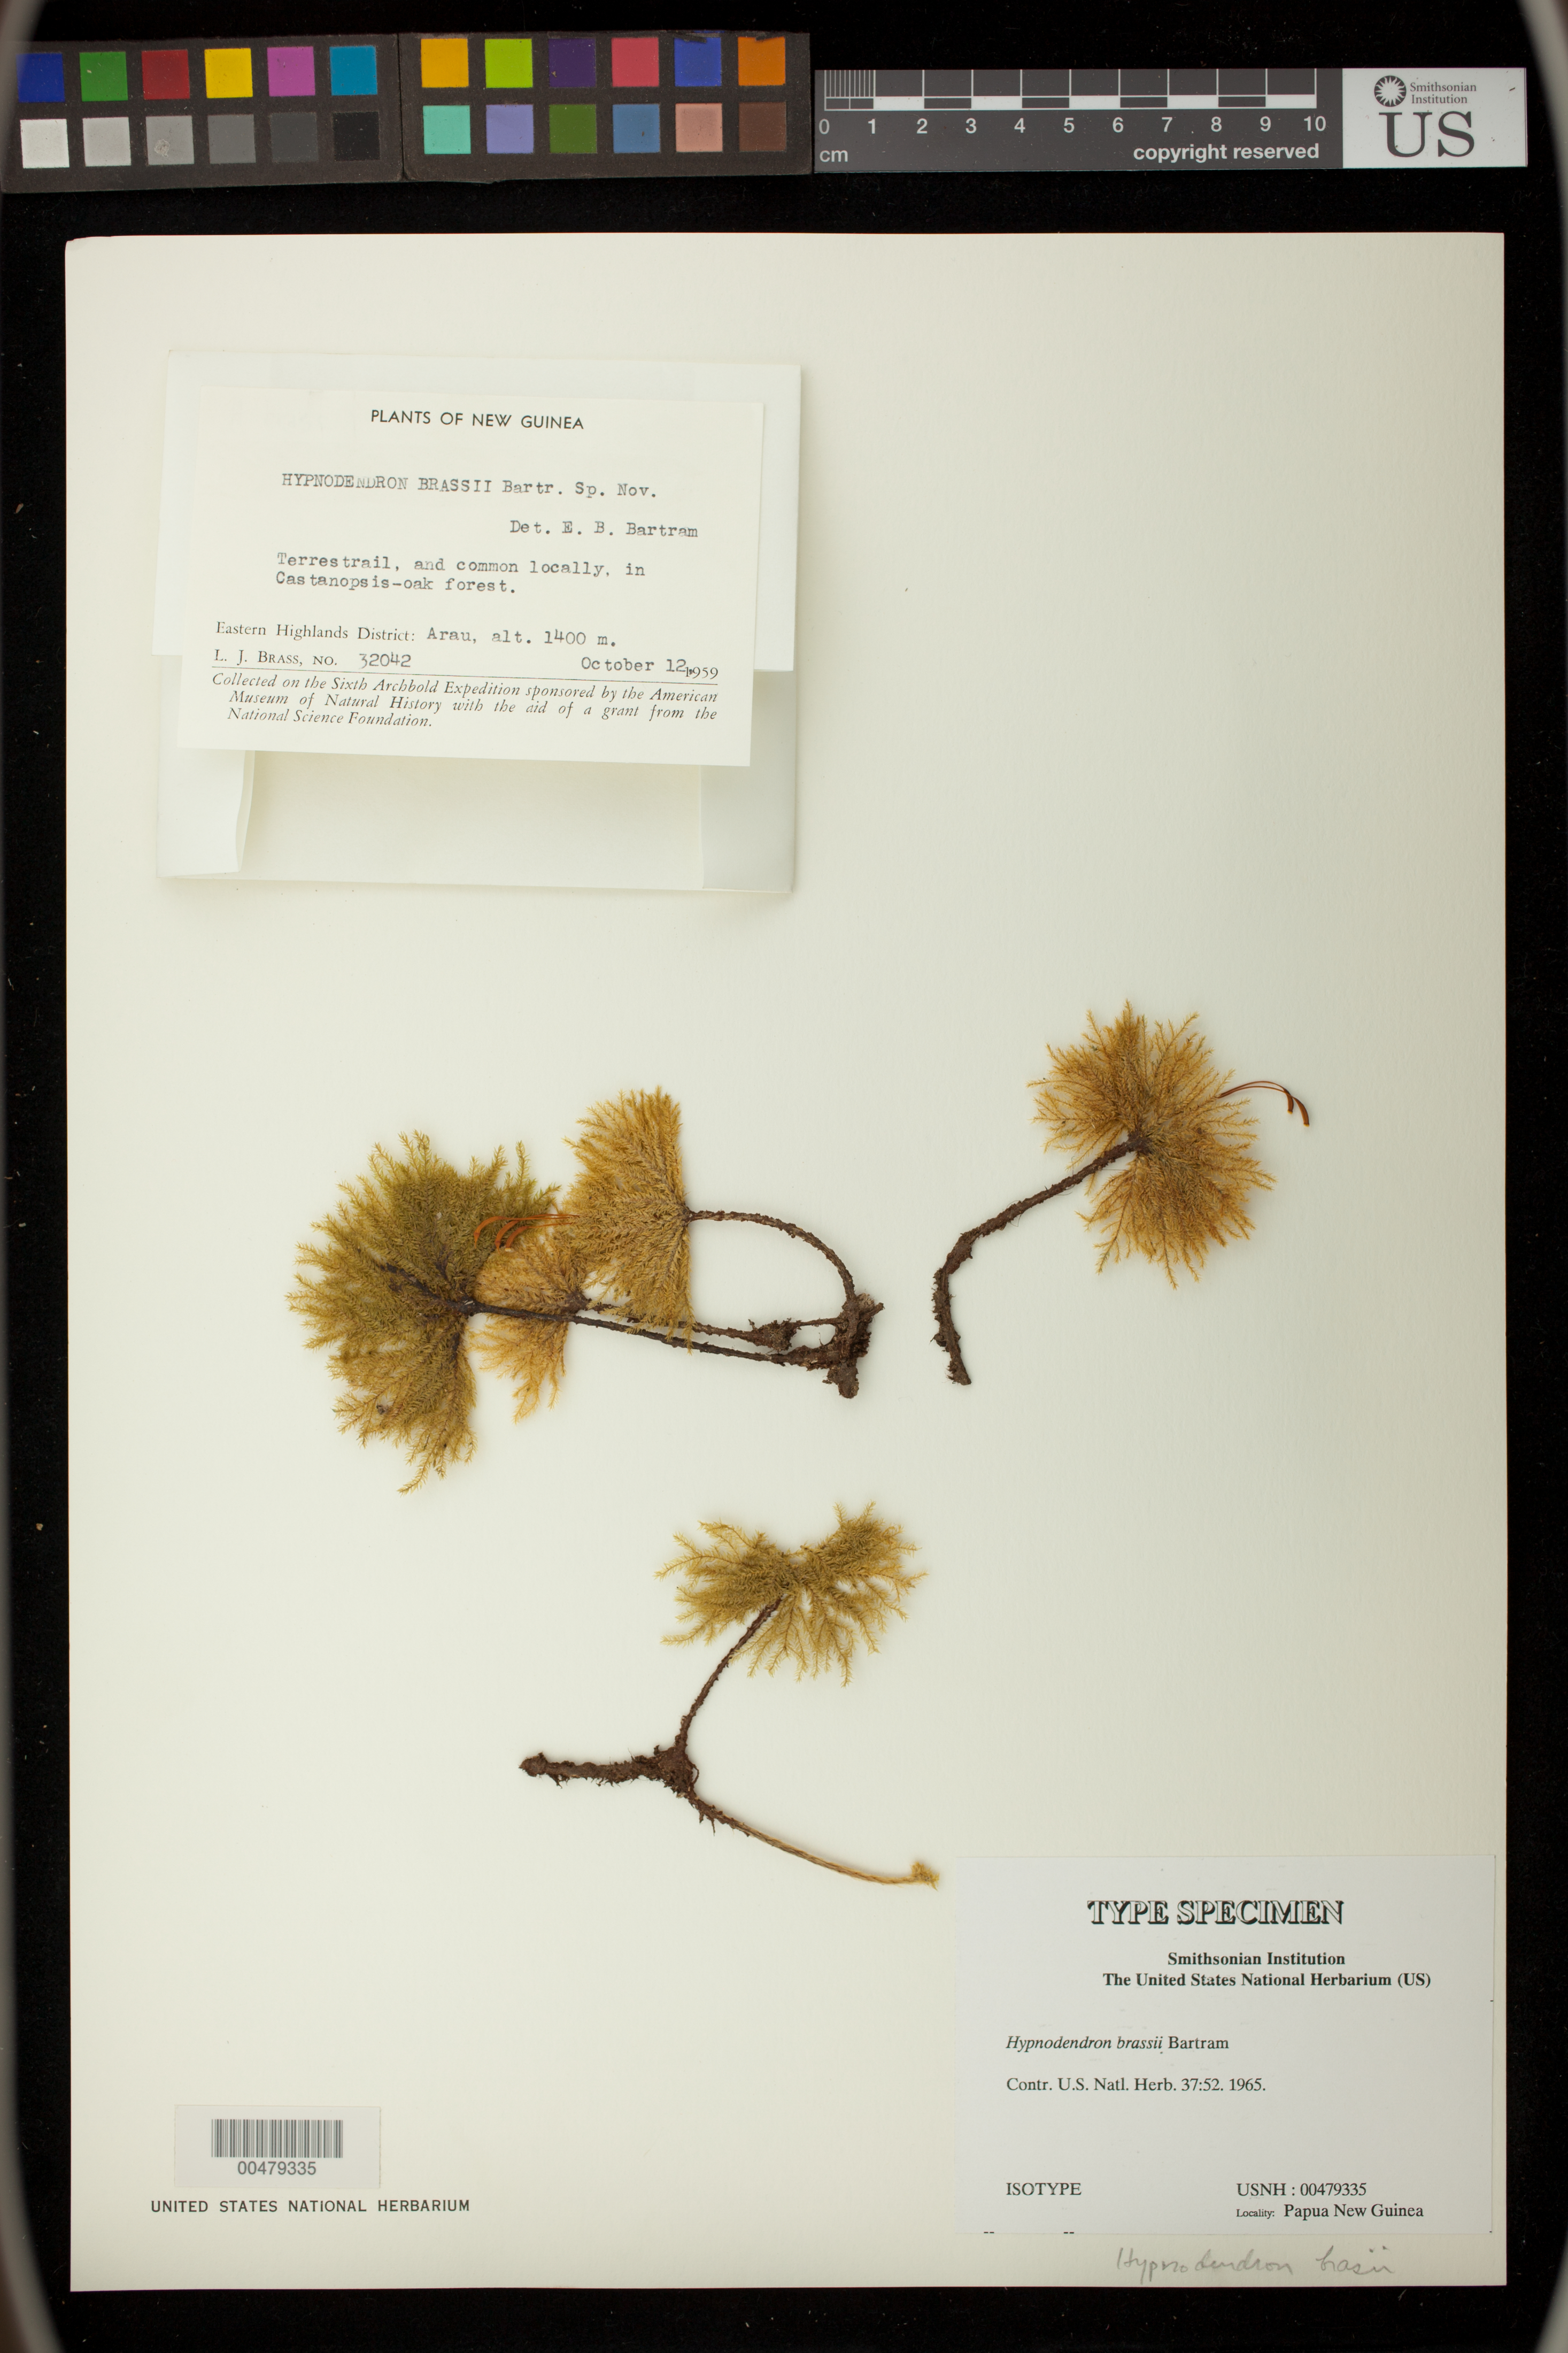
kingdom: Plantae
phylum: Bryophyta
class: Bryopsida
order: Hypnodendrales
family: Spiridentaceae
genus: Hypnodendron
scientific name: Hypnodendron brassii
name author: E.B. Bartram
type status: Isotype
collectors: L. J. Brass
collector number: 32042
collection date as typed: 12 Oct 1959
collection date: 1959-10-12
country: Papua New Guinea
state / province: Eastern Highlands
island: New Guinea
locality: Arau.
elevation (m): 1400